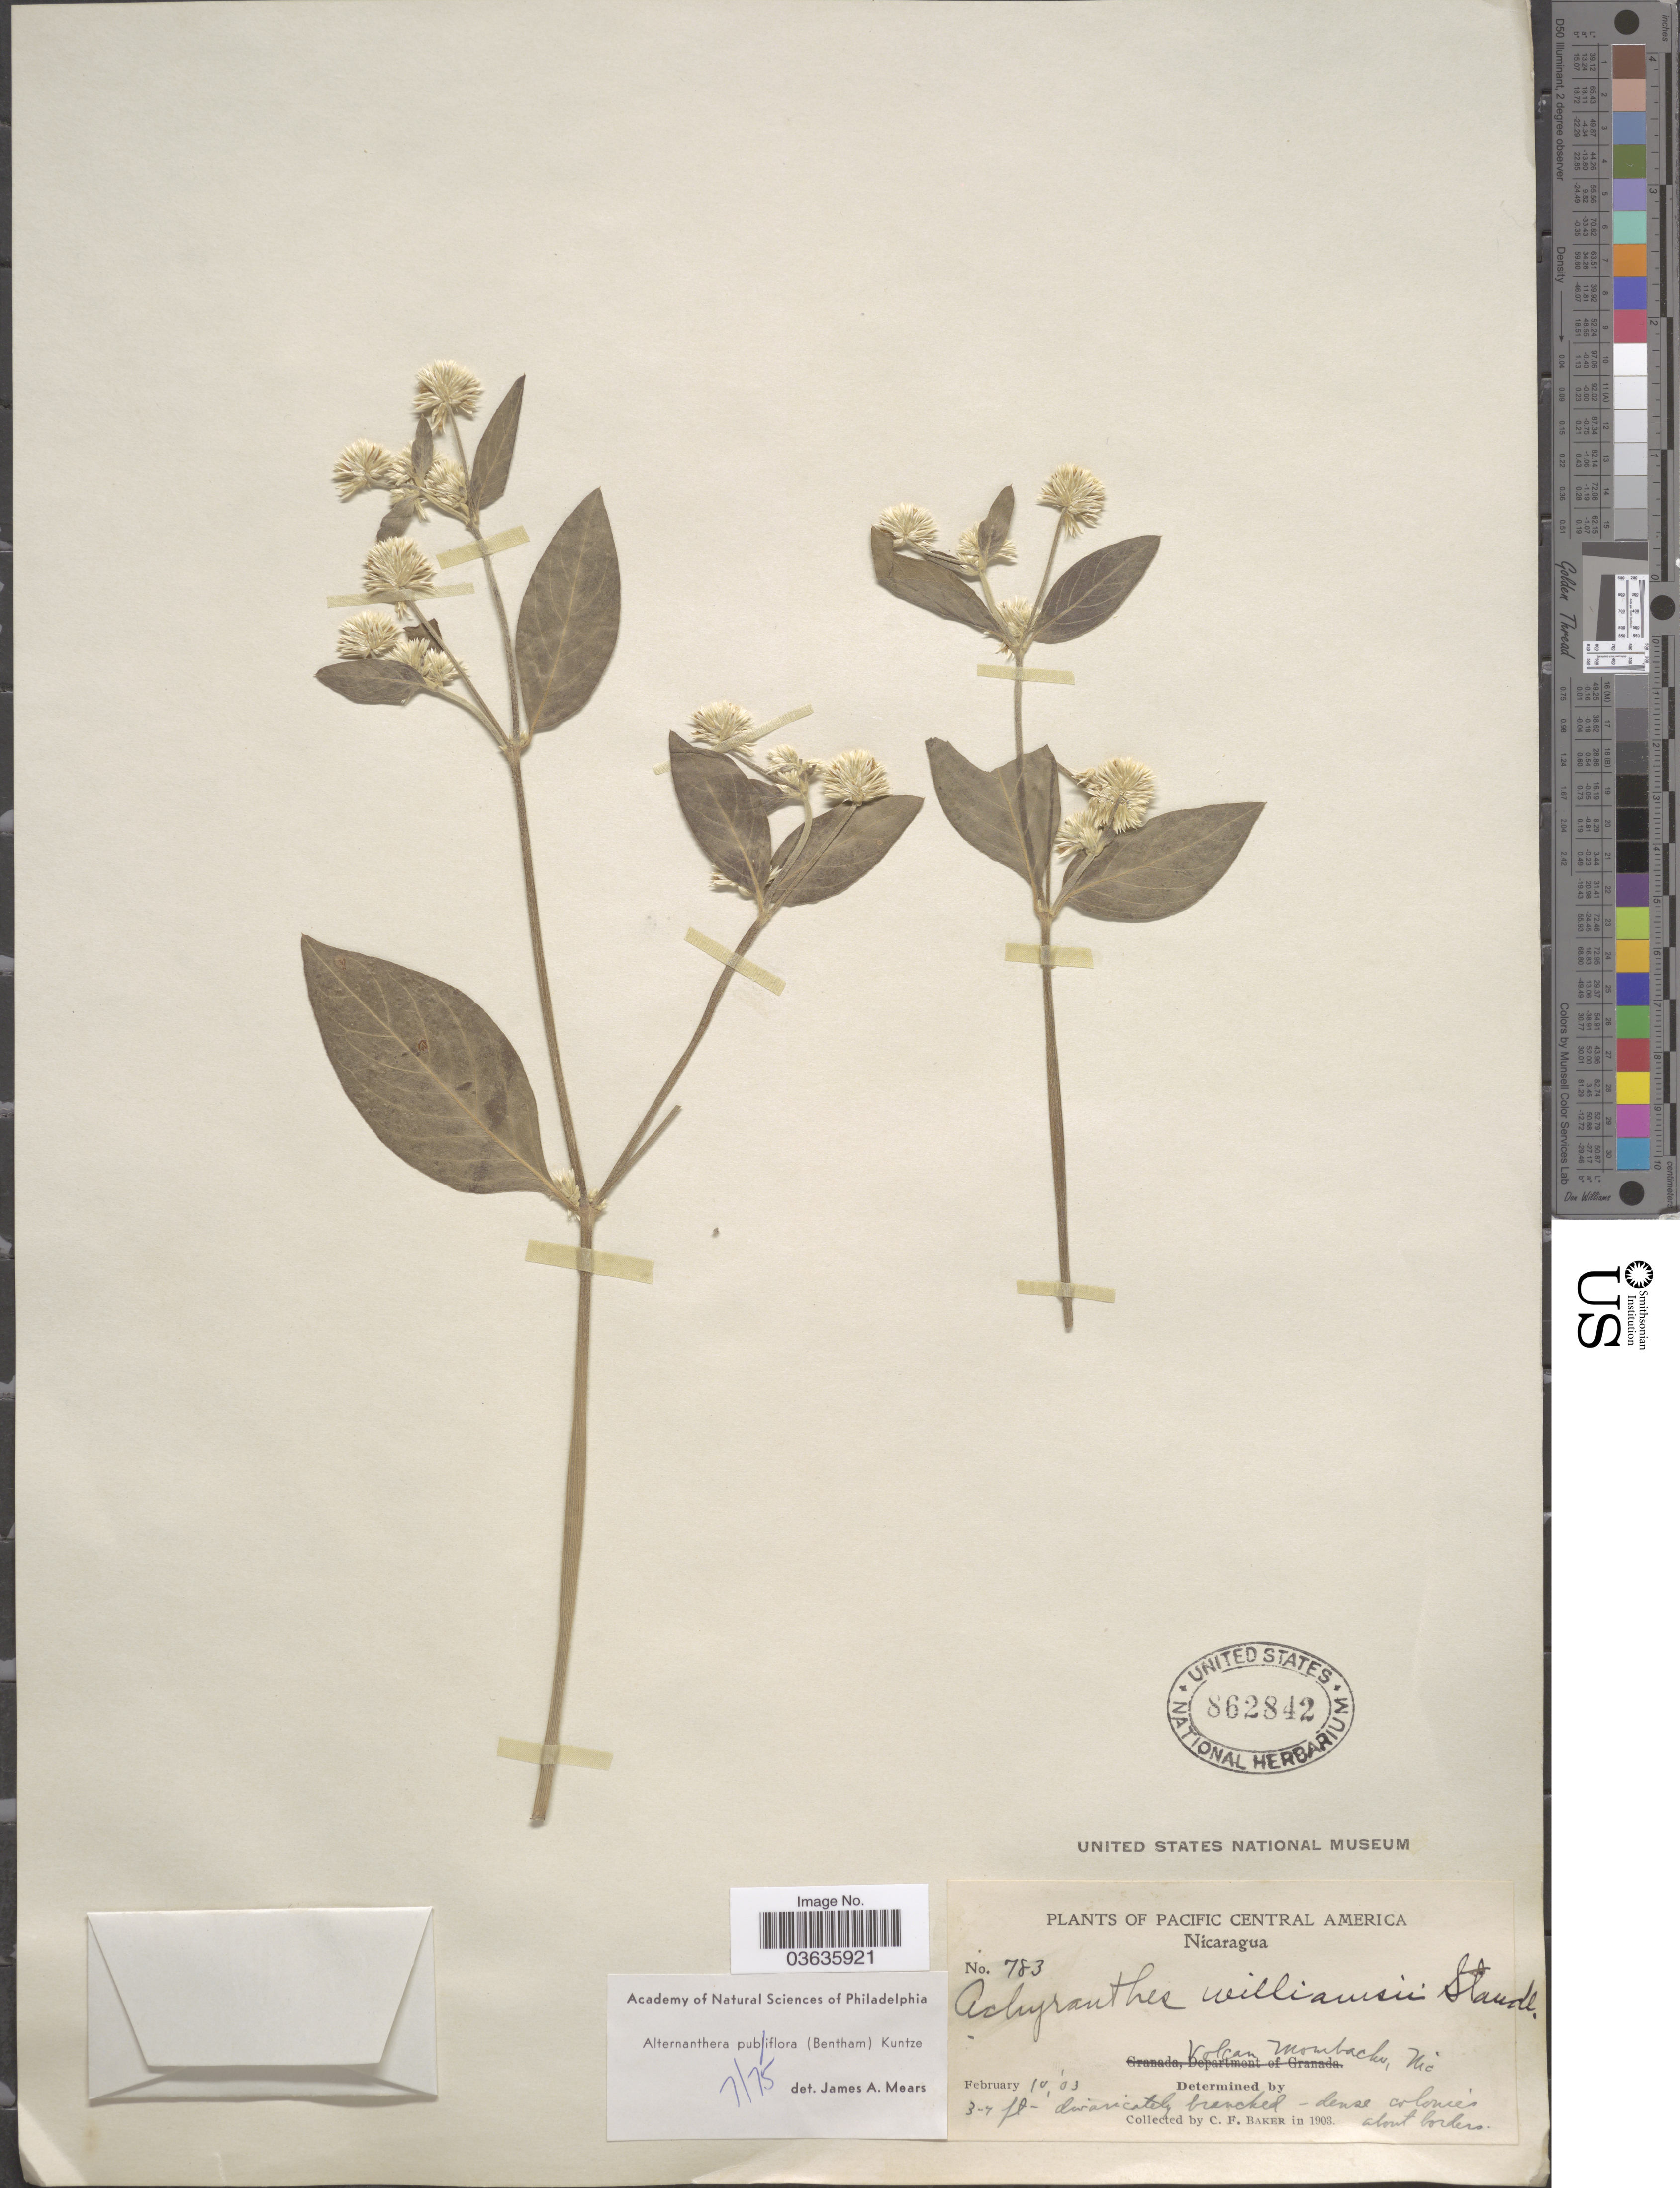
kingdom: Plantae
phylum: Tracheophyta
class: Magnoliopsida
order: Caryophyllales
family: Amaranthaceae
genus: Alternanthera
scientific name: Alternanthera pubiflora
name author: (Benth.) Kuntze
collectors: C. F. Baker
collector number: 783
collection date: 1903-02-10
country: Nicaragua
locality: Pacific Central America. Volcan Mombacho.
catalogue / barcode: US 862842